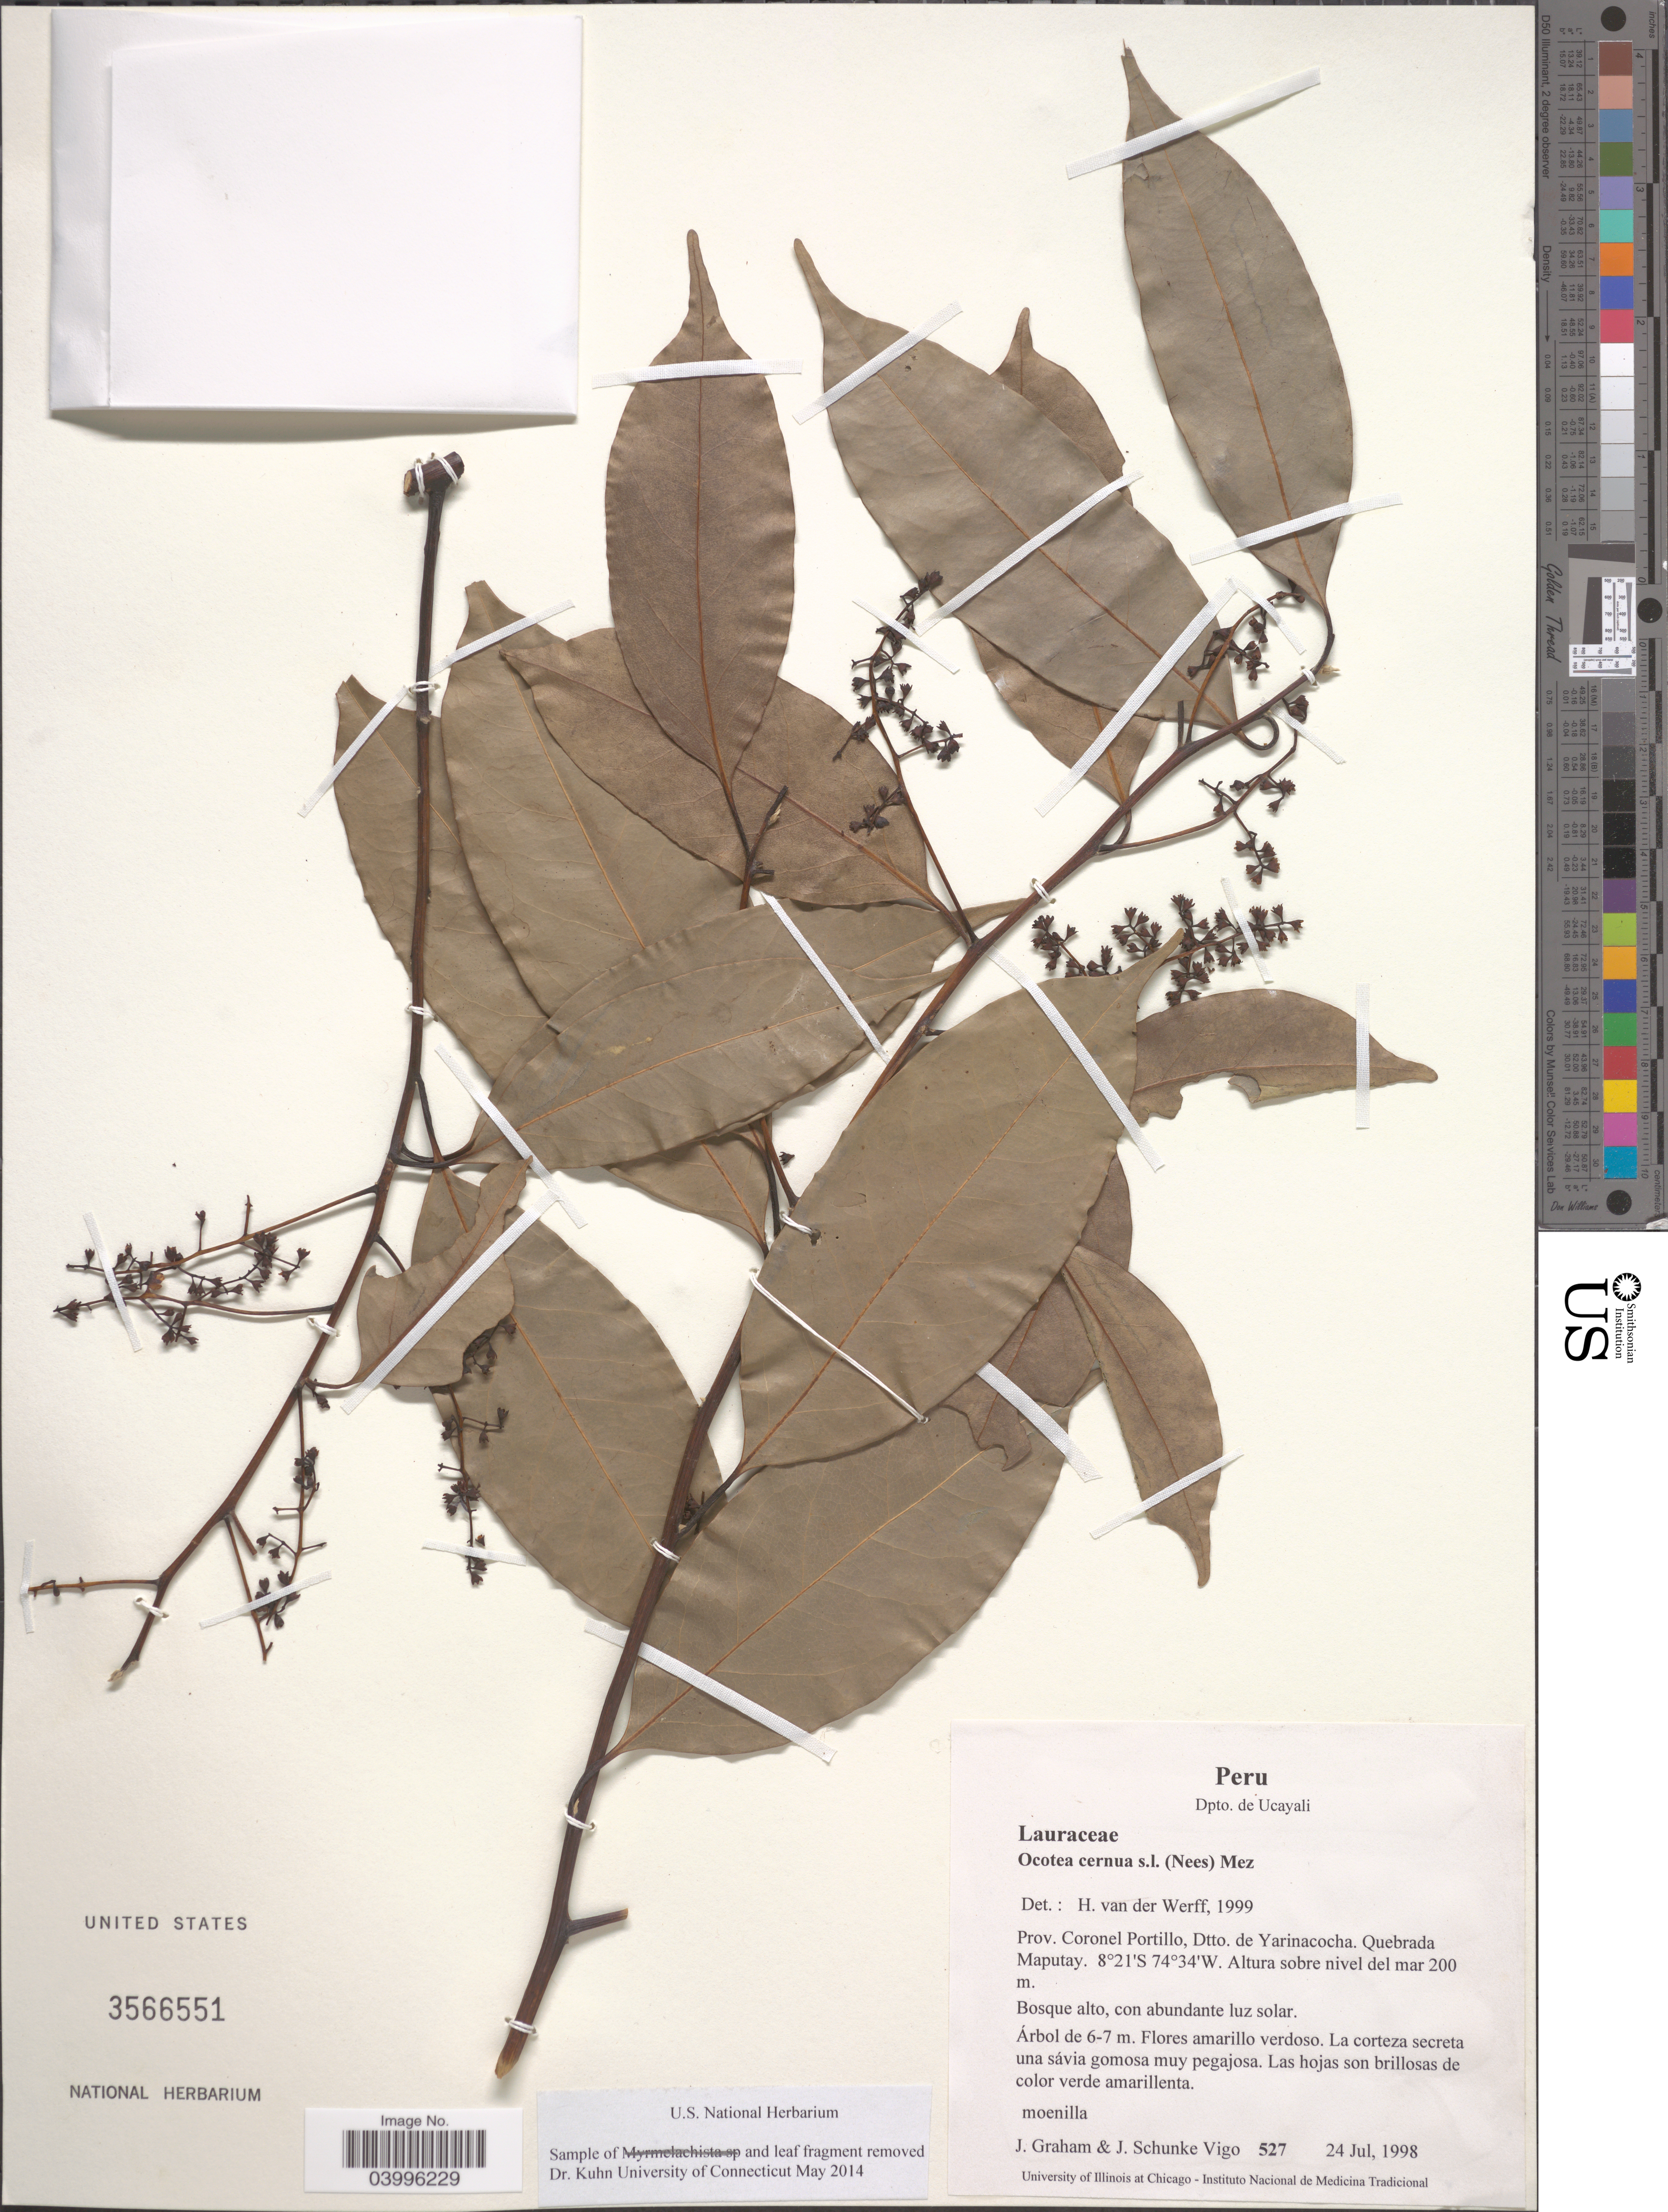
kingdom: Plantae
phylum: Tracheophyta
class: Magnoliopsida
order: Laurales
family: Lauraceae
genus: Ocotea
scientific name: Ocotea cernua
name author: (Nees) Mez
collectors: J. Graham & J. Schunke Vigo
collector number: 527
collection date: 1998-07-24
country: Peru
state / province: Ucayali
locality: Dpto. de Ucayali. Prov. Coronel Portillo, Dtto. de Yarinacocha. Quebrada Maputay.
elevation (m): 200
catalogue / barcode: US 3566551